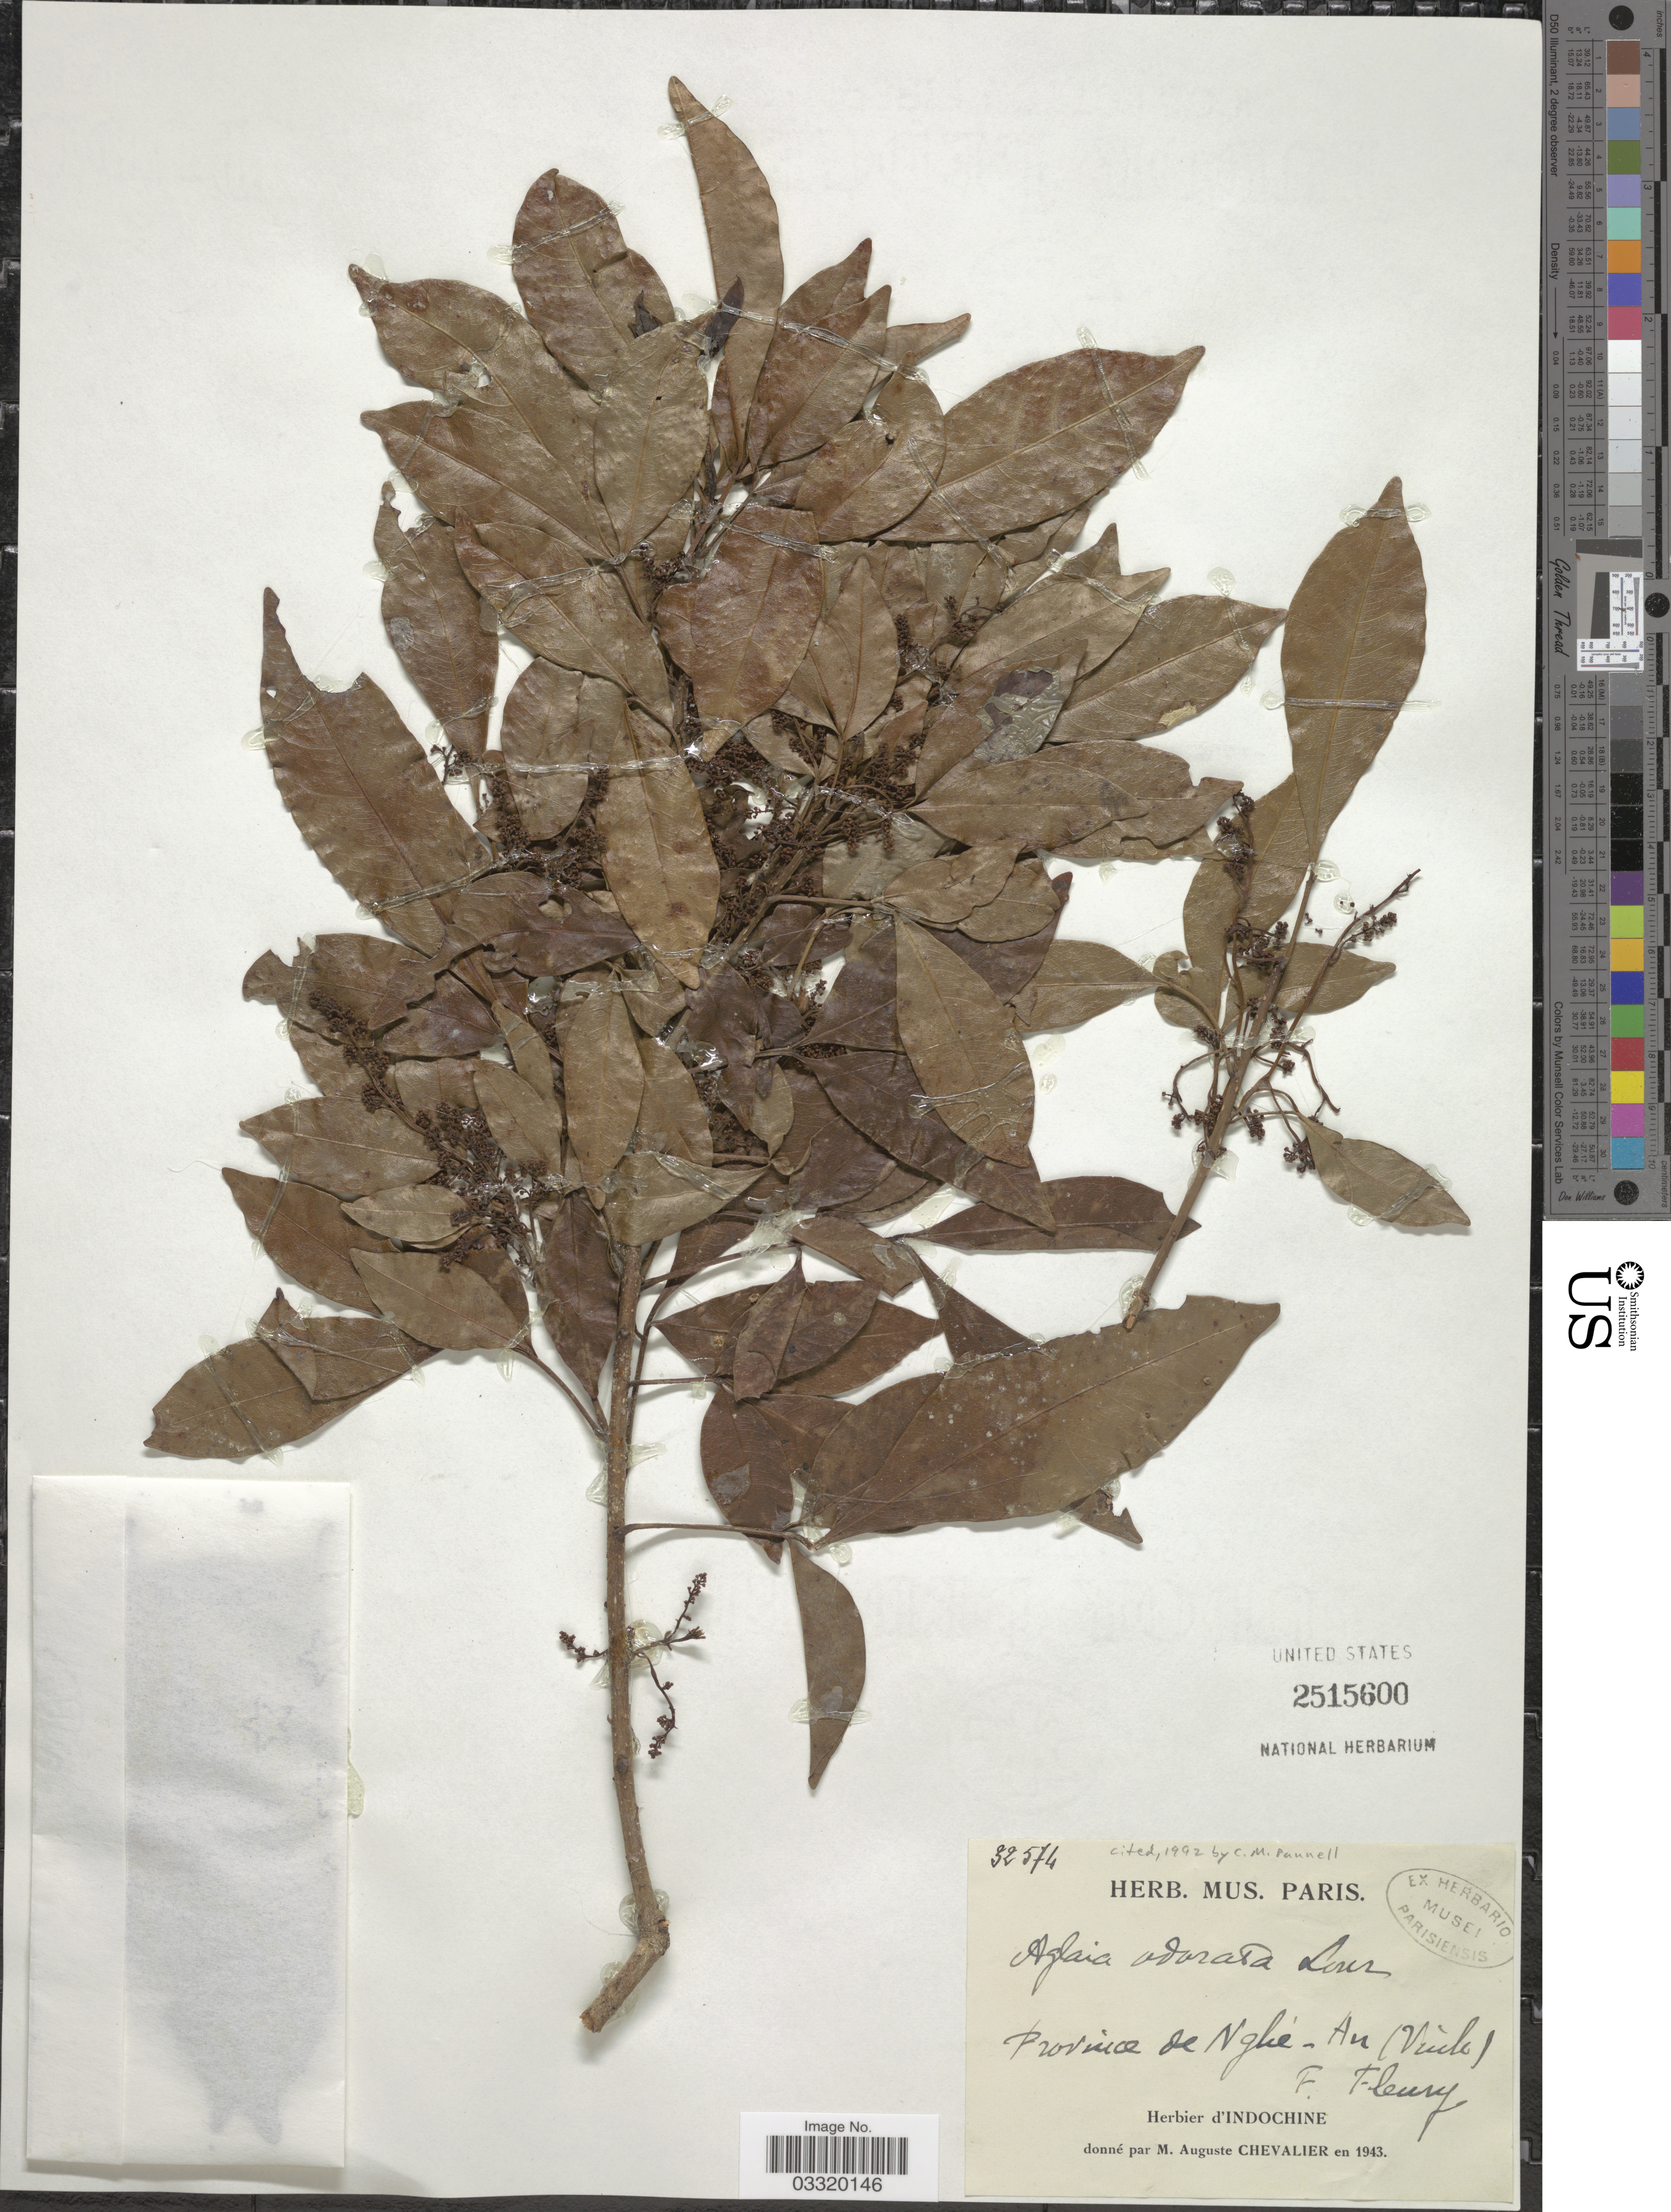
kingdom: Plantae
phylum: Tracheophyta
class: Magnoliopsida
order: Sapindales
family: Meliaceae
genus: Aglaia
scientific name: Aglaia odorata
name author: Lour.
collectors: F. Fleury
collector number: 32574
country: Vietnam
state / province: Nghe An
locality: (Vinh).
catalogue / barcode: US 2515600